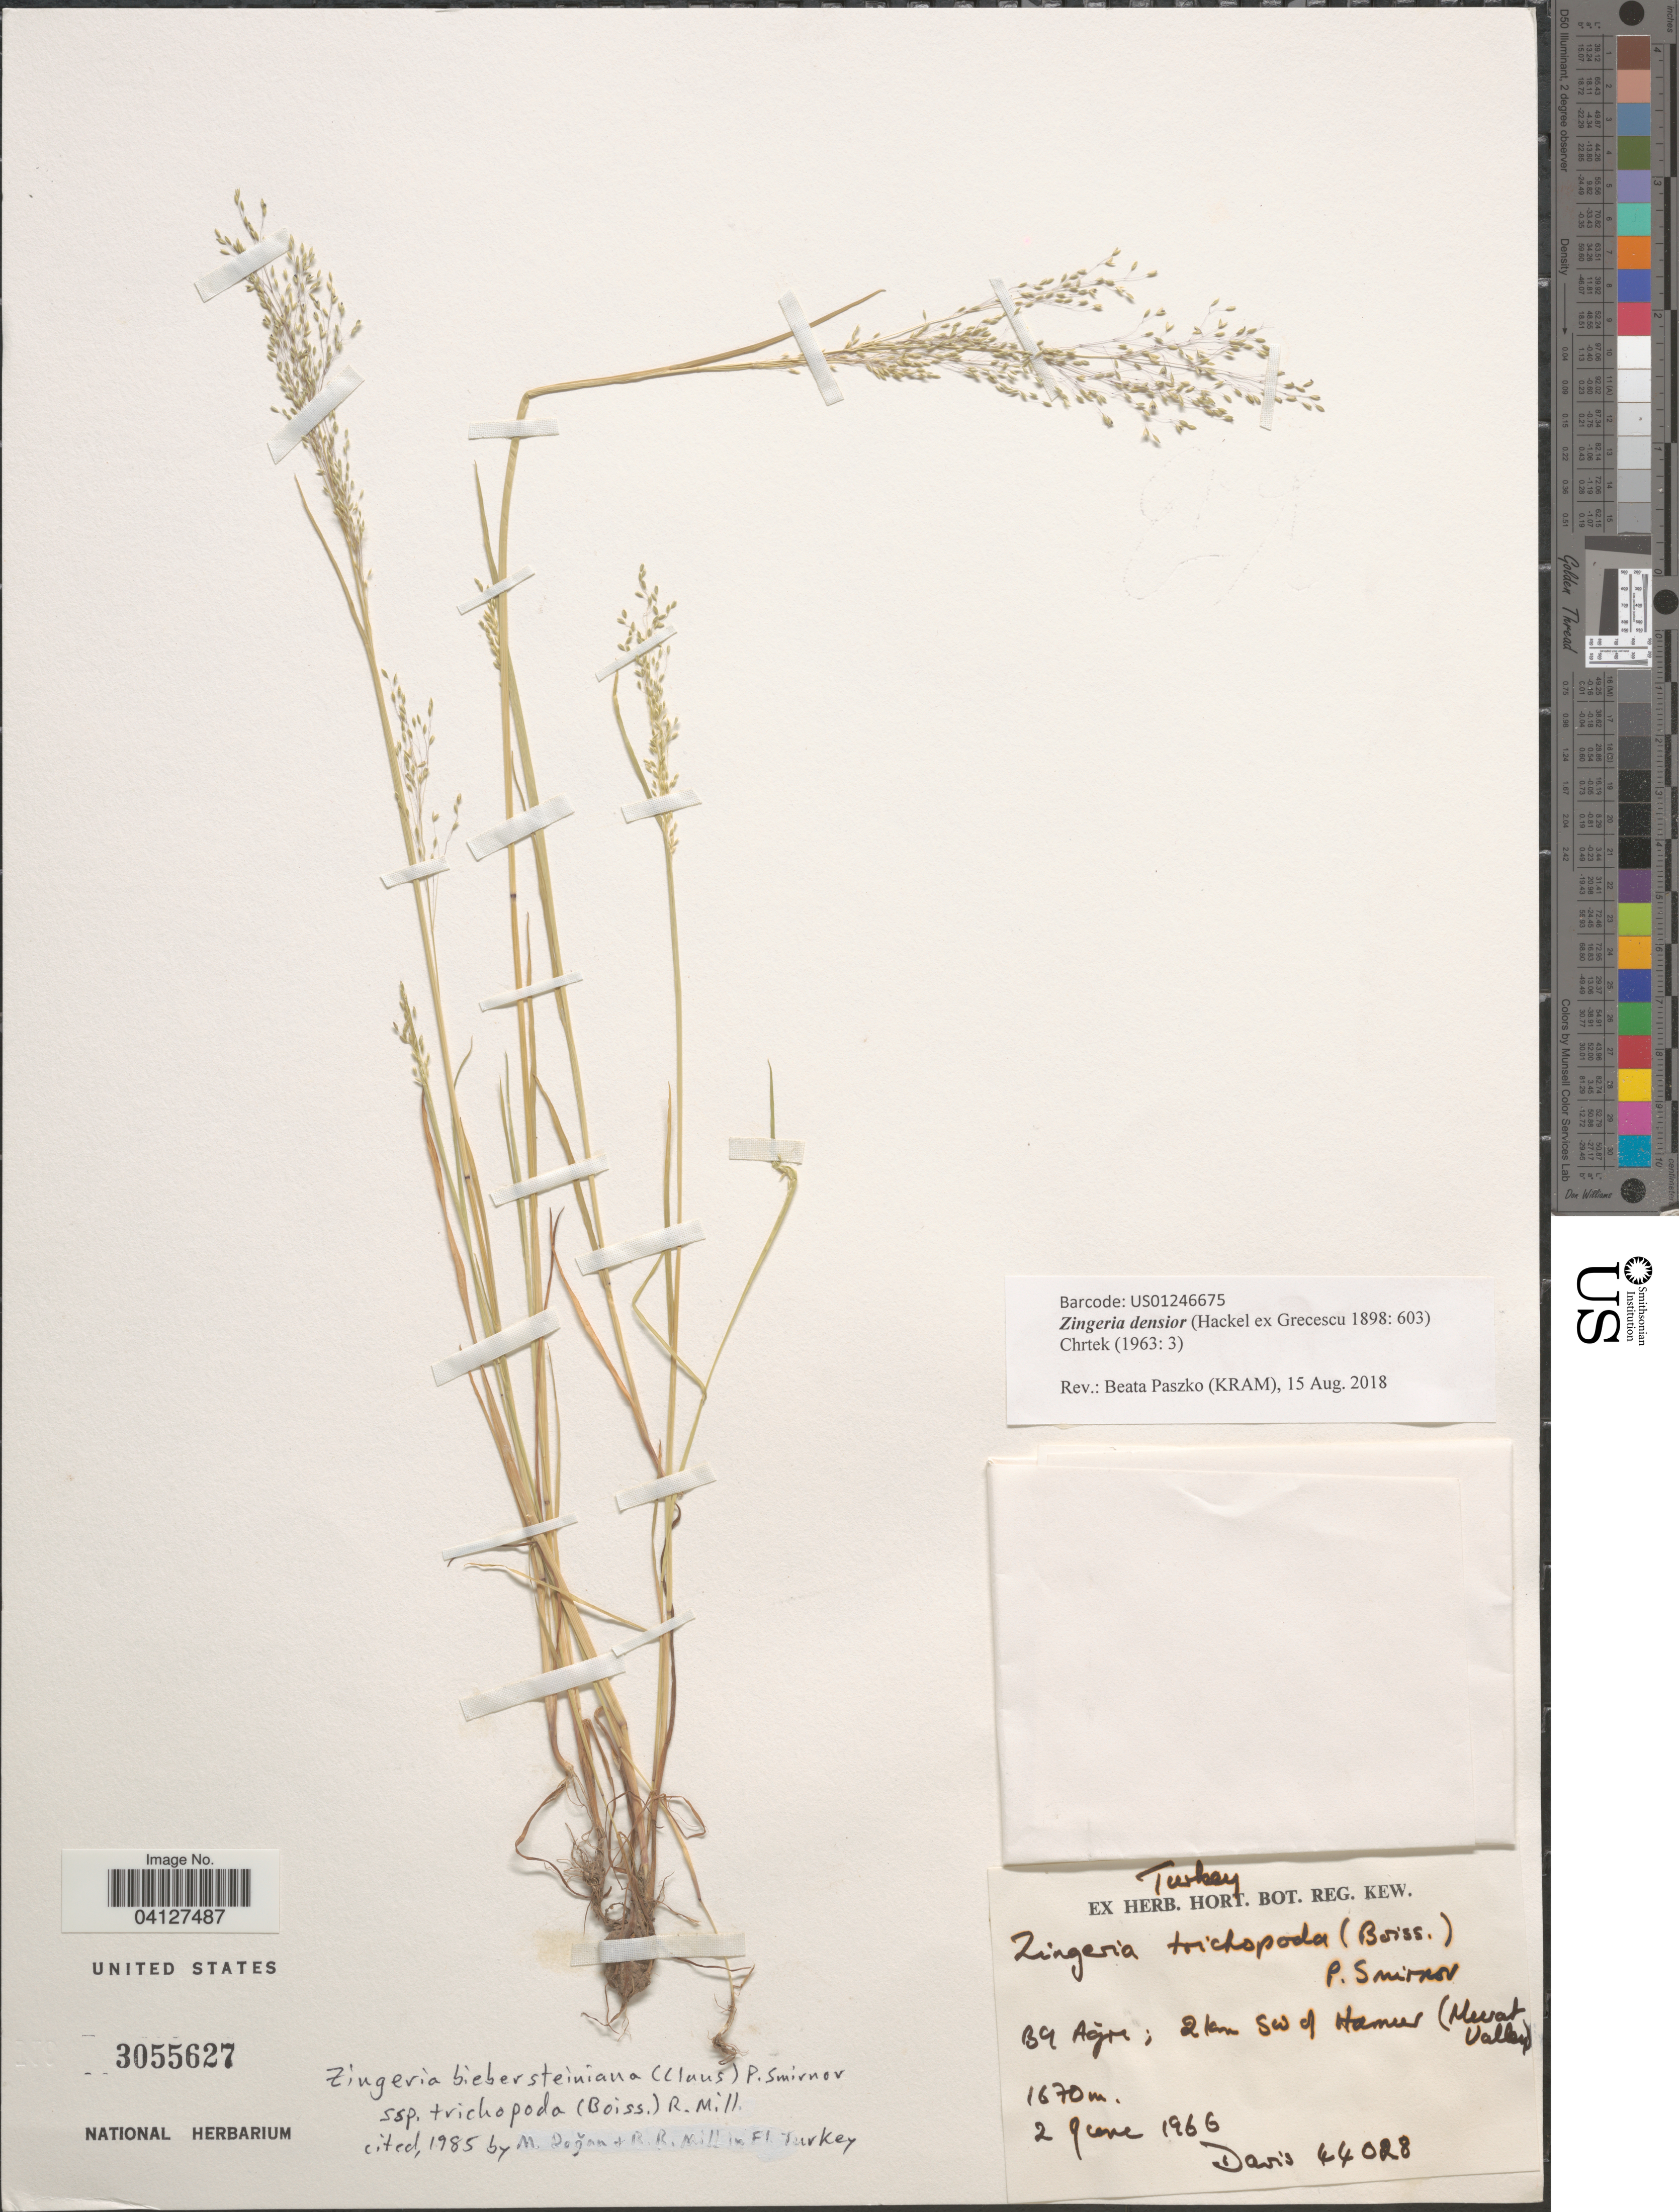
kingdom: Plantae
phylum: Tracheophyta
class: Liliopsida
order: Poales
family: Poaceae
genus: Zingeria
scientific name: Zingeria densior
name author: (Hack. ex Grecescu) Chrtek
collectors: -. Davis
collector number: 44028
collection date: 1966-06-02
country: Turkey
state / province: Agri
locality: B9 Agri; 2 km SW of Hamur (Murat Valley). [interpreted]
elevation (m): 1670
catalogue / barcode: US 3055627